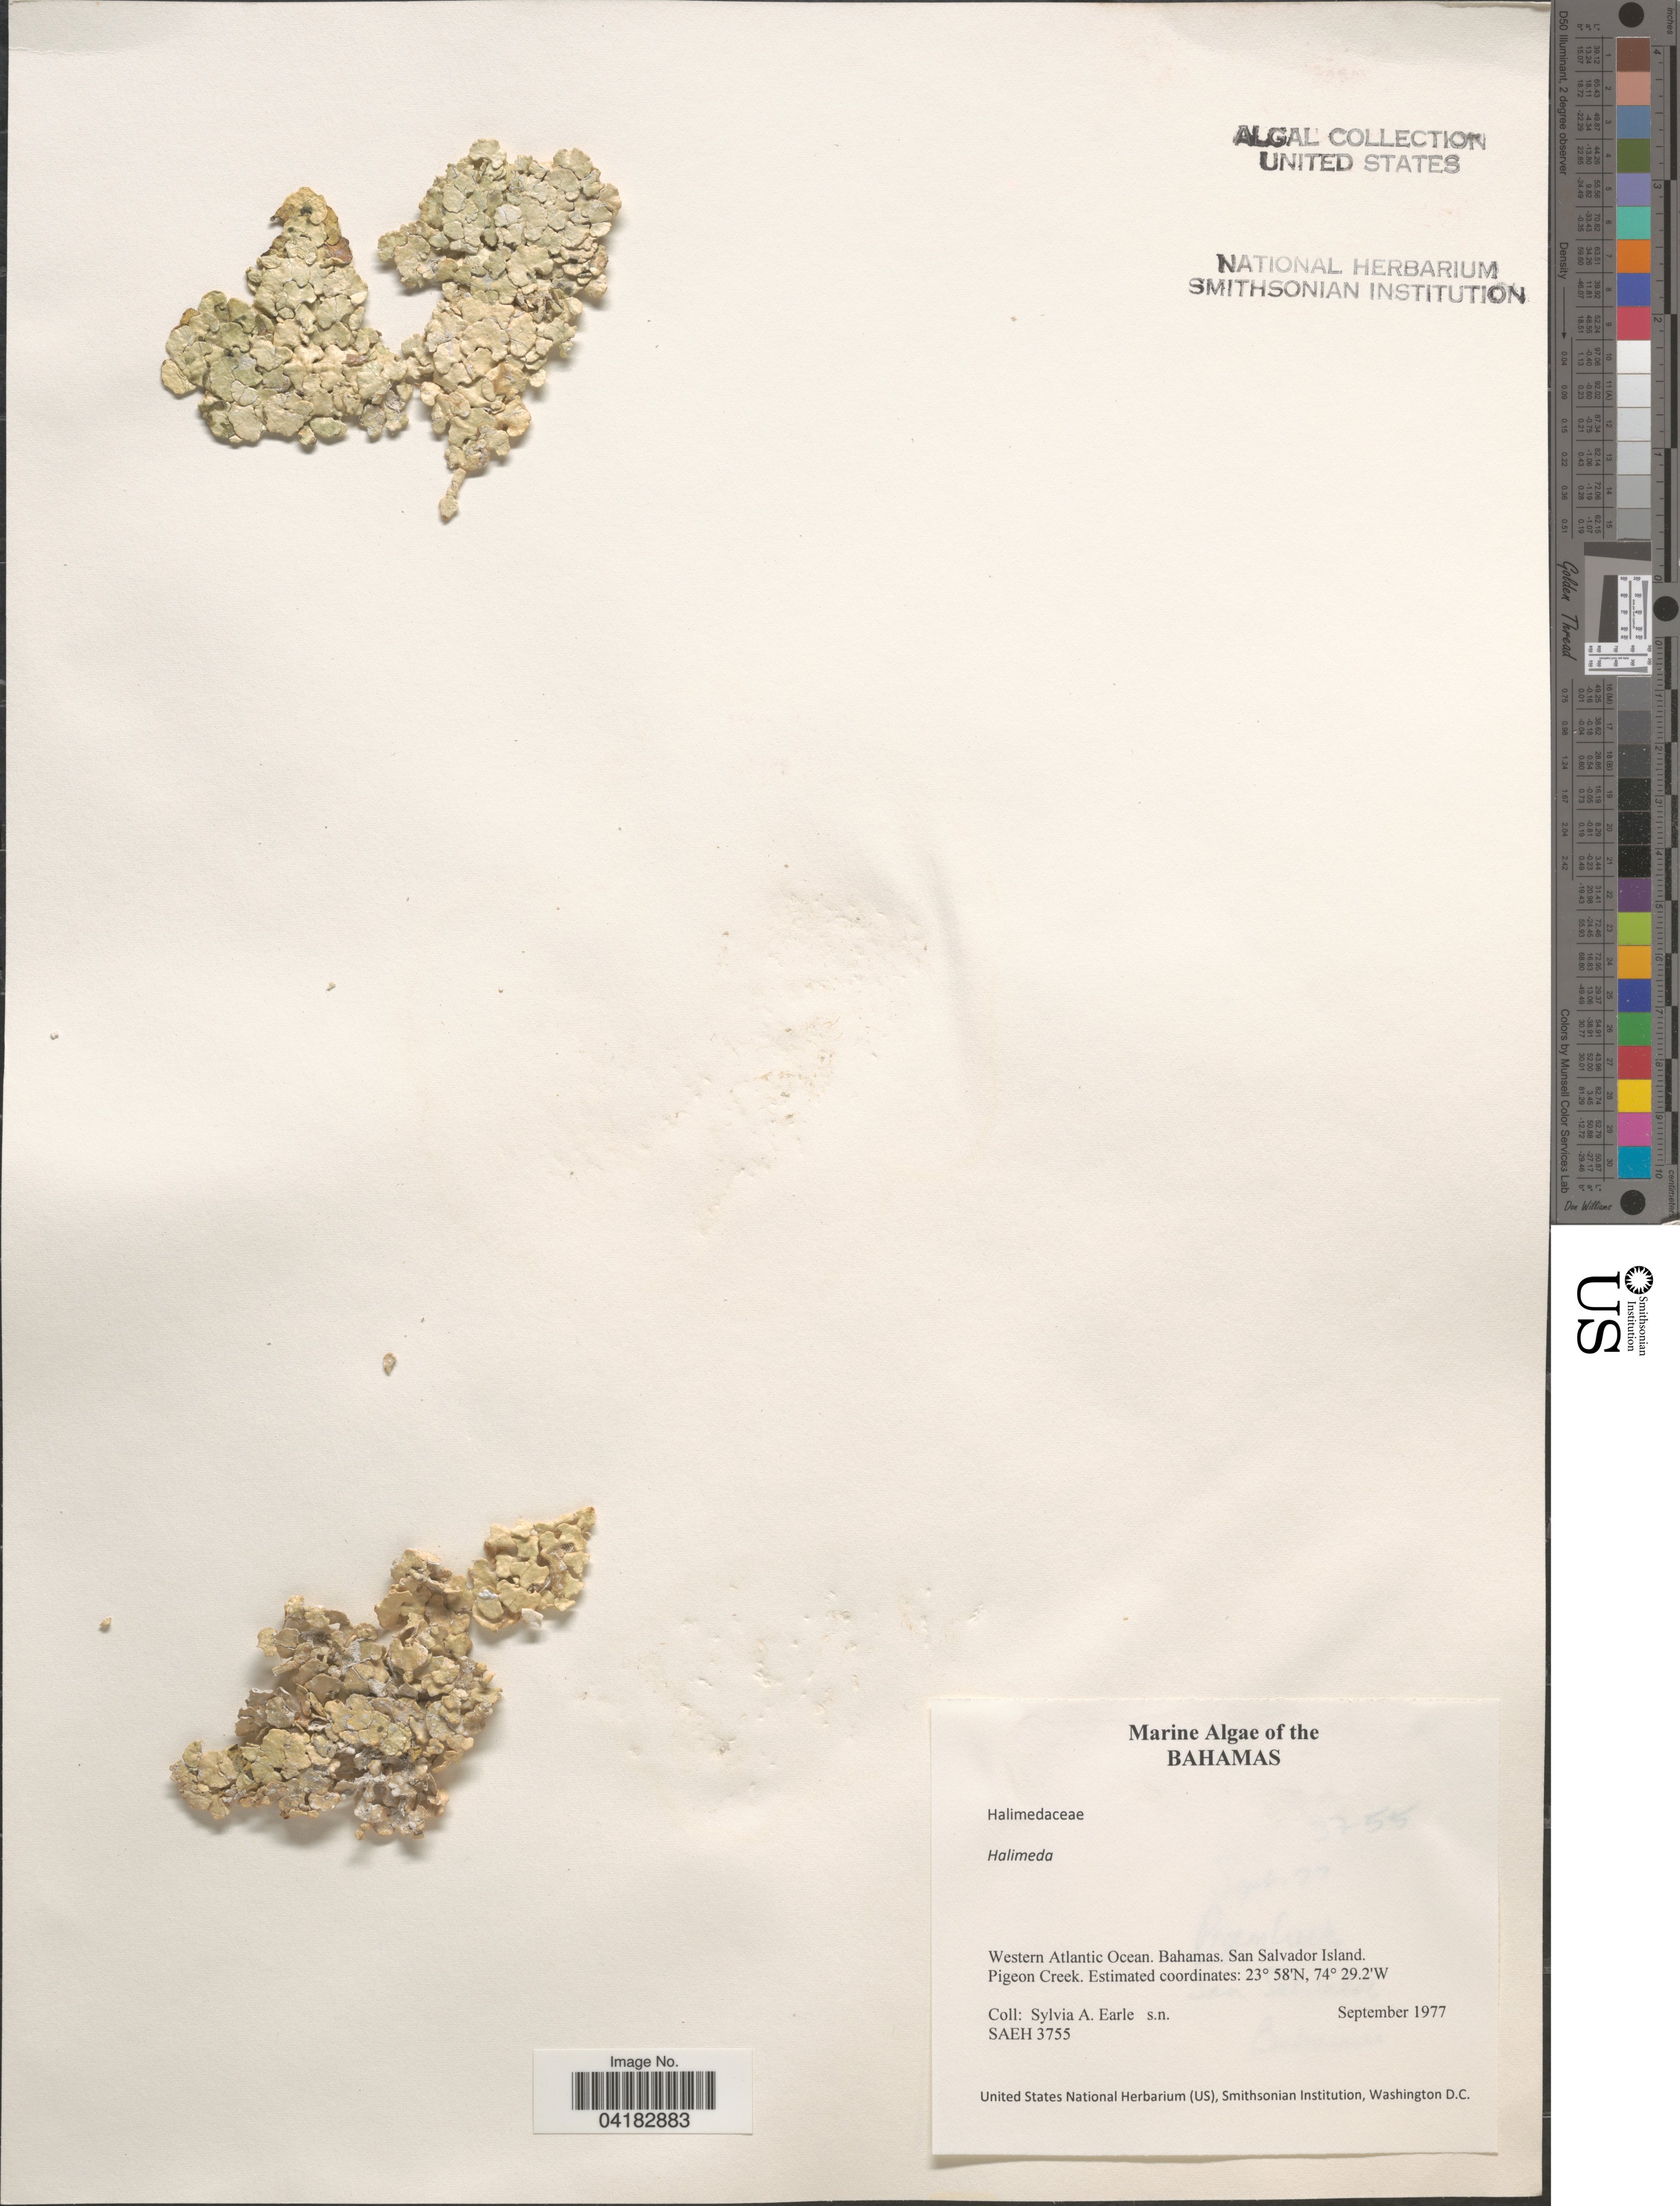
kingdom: Plantae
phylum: Chlorophyta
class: Ulvophyceae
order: Bryopsidales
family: Halimedaceae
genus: Halimeda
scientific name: Halimeda sp.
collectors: S. A. Earle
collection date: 1977-09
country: Bahamas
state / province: San Salvador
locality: Western Atlantic Ocean. San Salvador Island. Pigeon Creek.